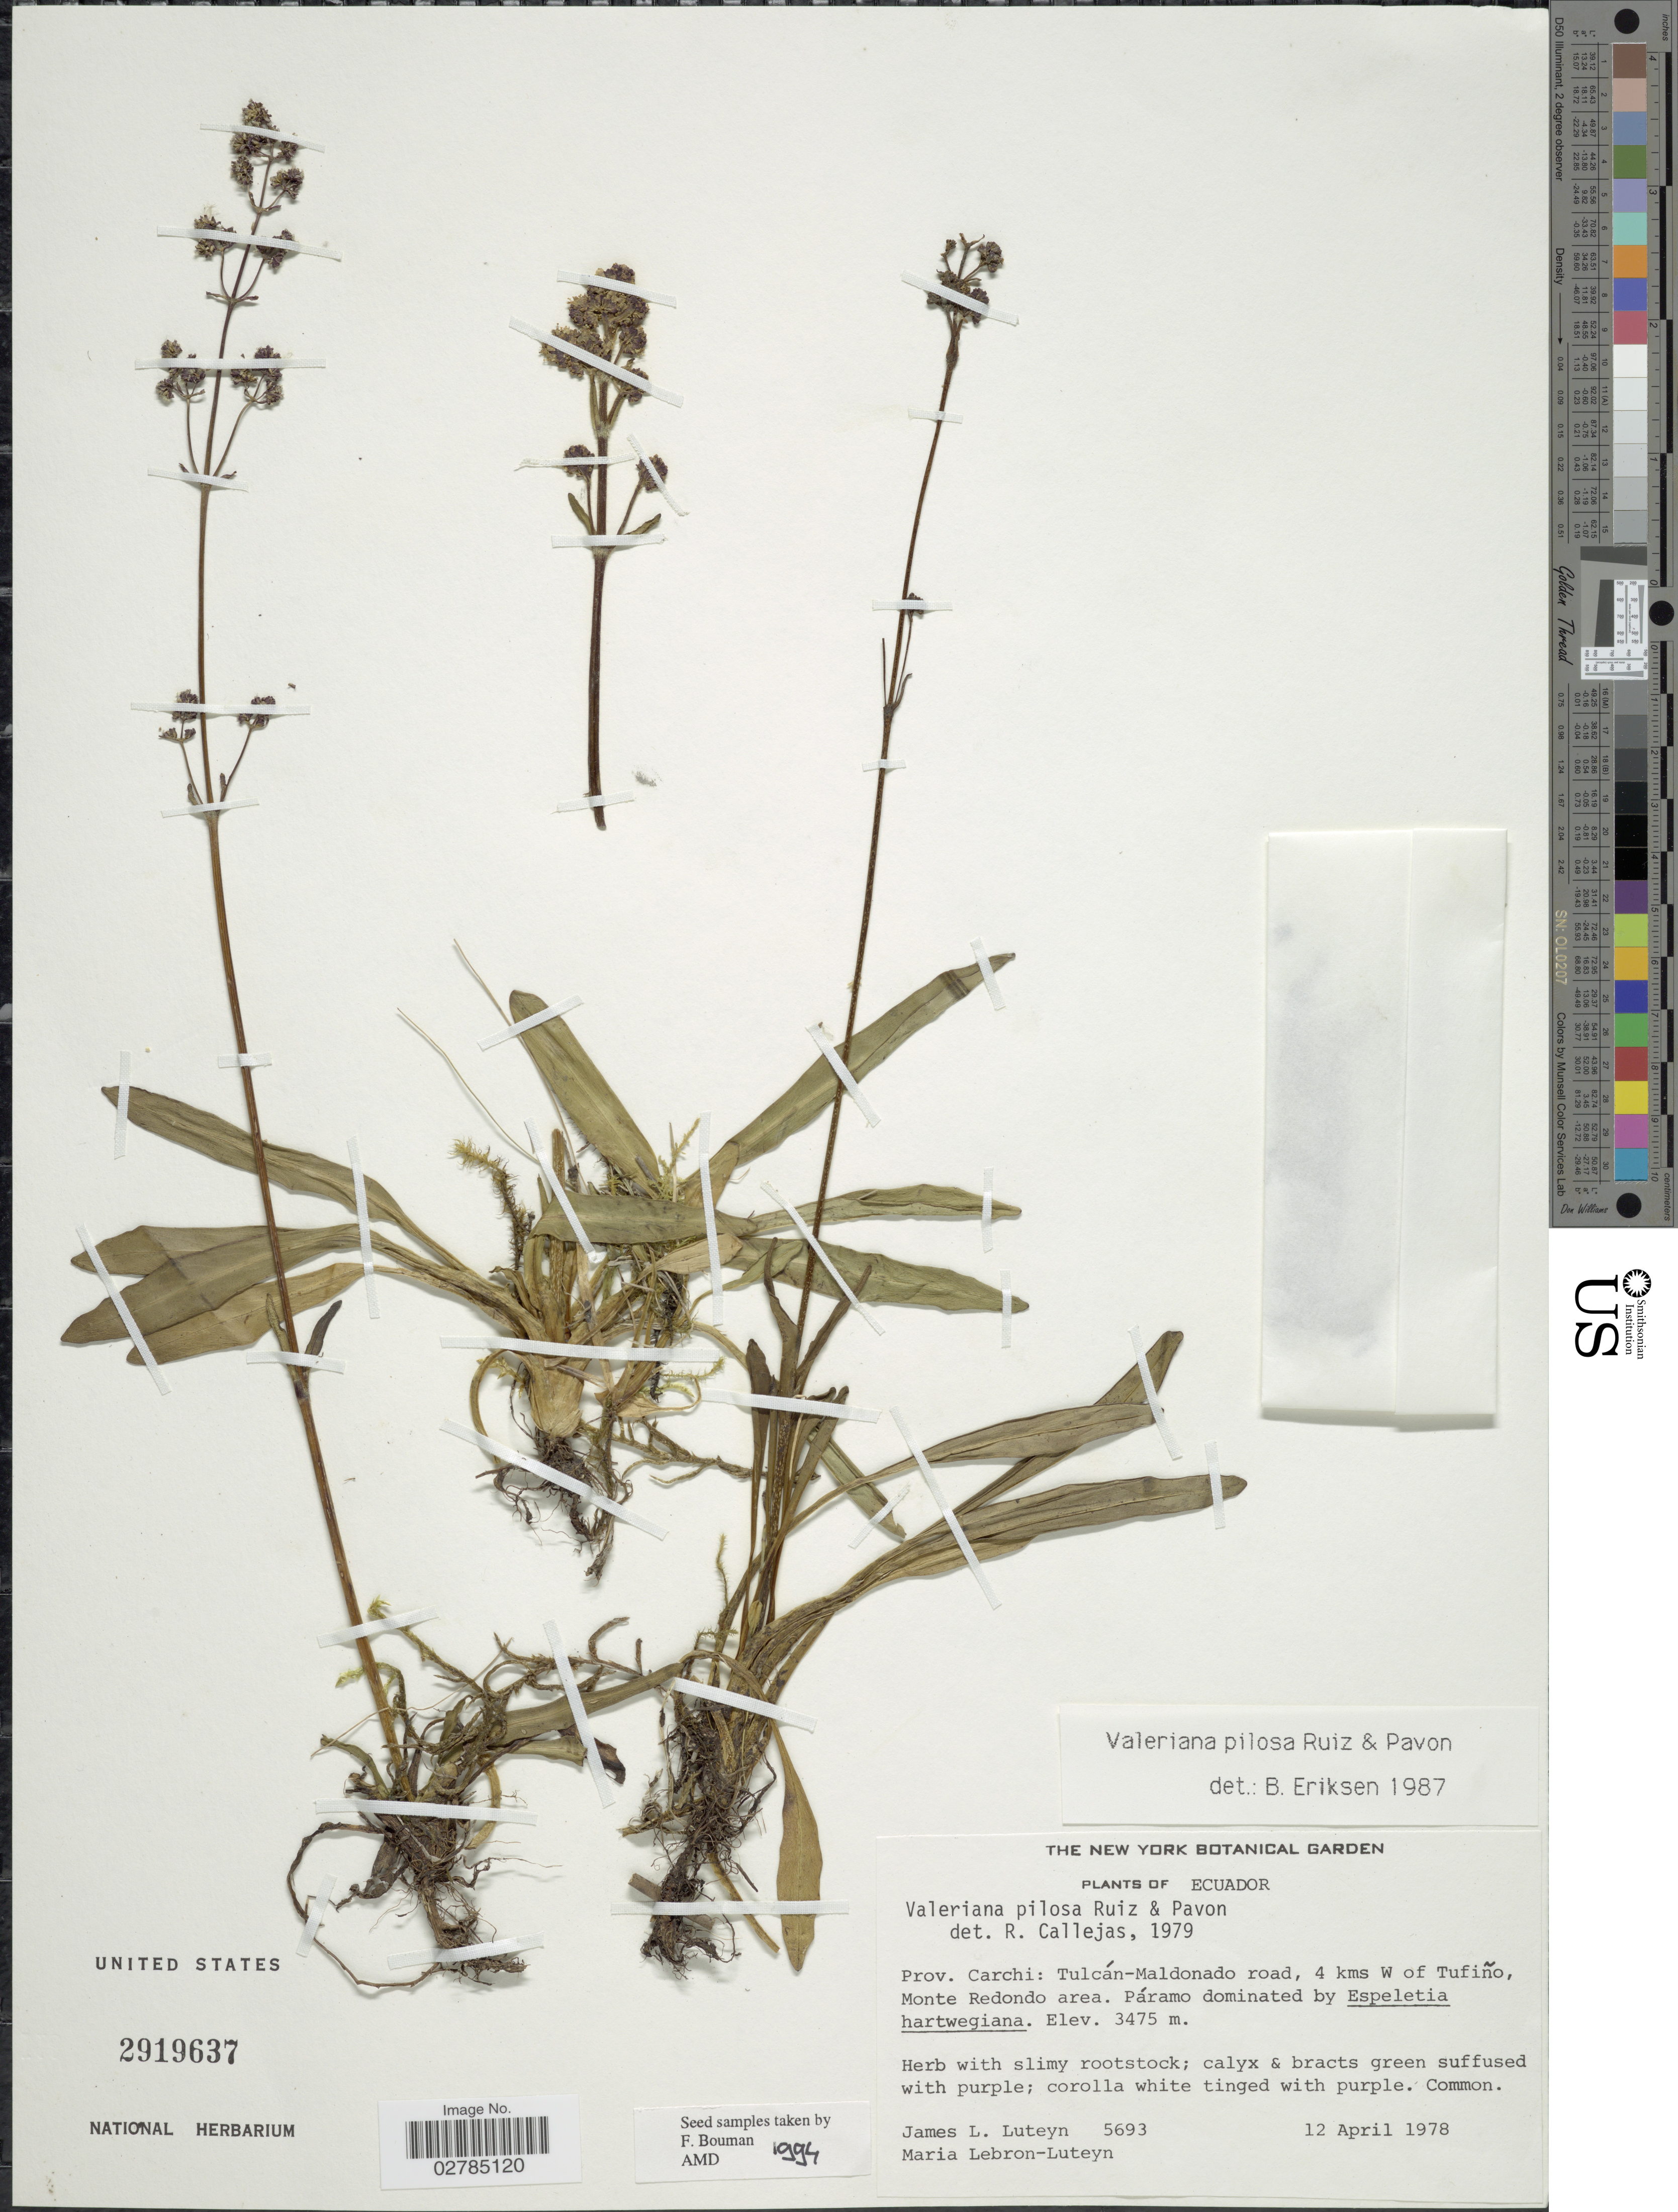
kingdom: Plantae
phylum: Tracheophyta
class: Magnoliopsida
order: Dipsacales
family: Caprifoliaceae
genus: Valeriana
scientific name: Valeriana pilosa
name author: Ruiz & Pav.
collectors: J. L. Luteyn & M. L. Lebrón-Luteyn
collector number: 5693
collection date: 1978-04-12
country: Ecuador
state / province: Carchi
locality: Tulcán-Maldonado road, 4 kms W of Tufiño, Monte Redondo area.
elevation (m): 3475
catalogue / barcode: US 2919637